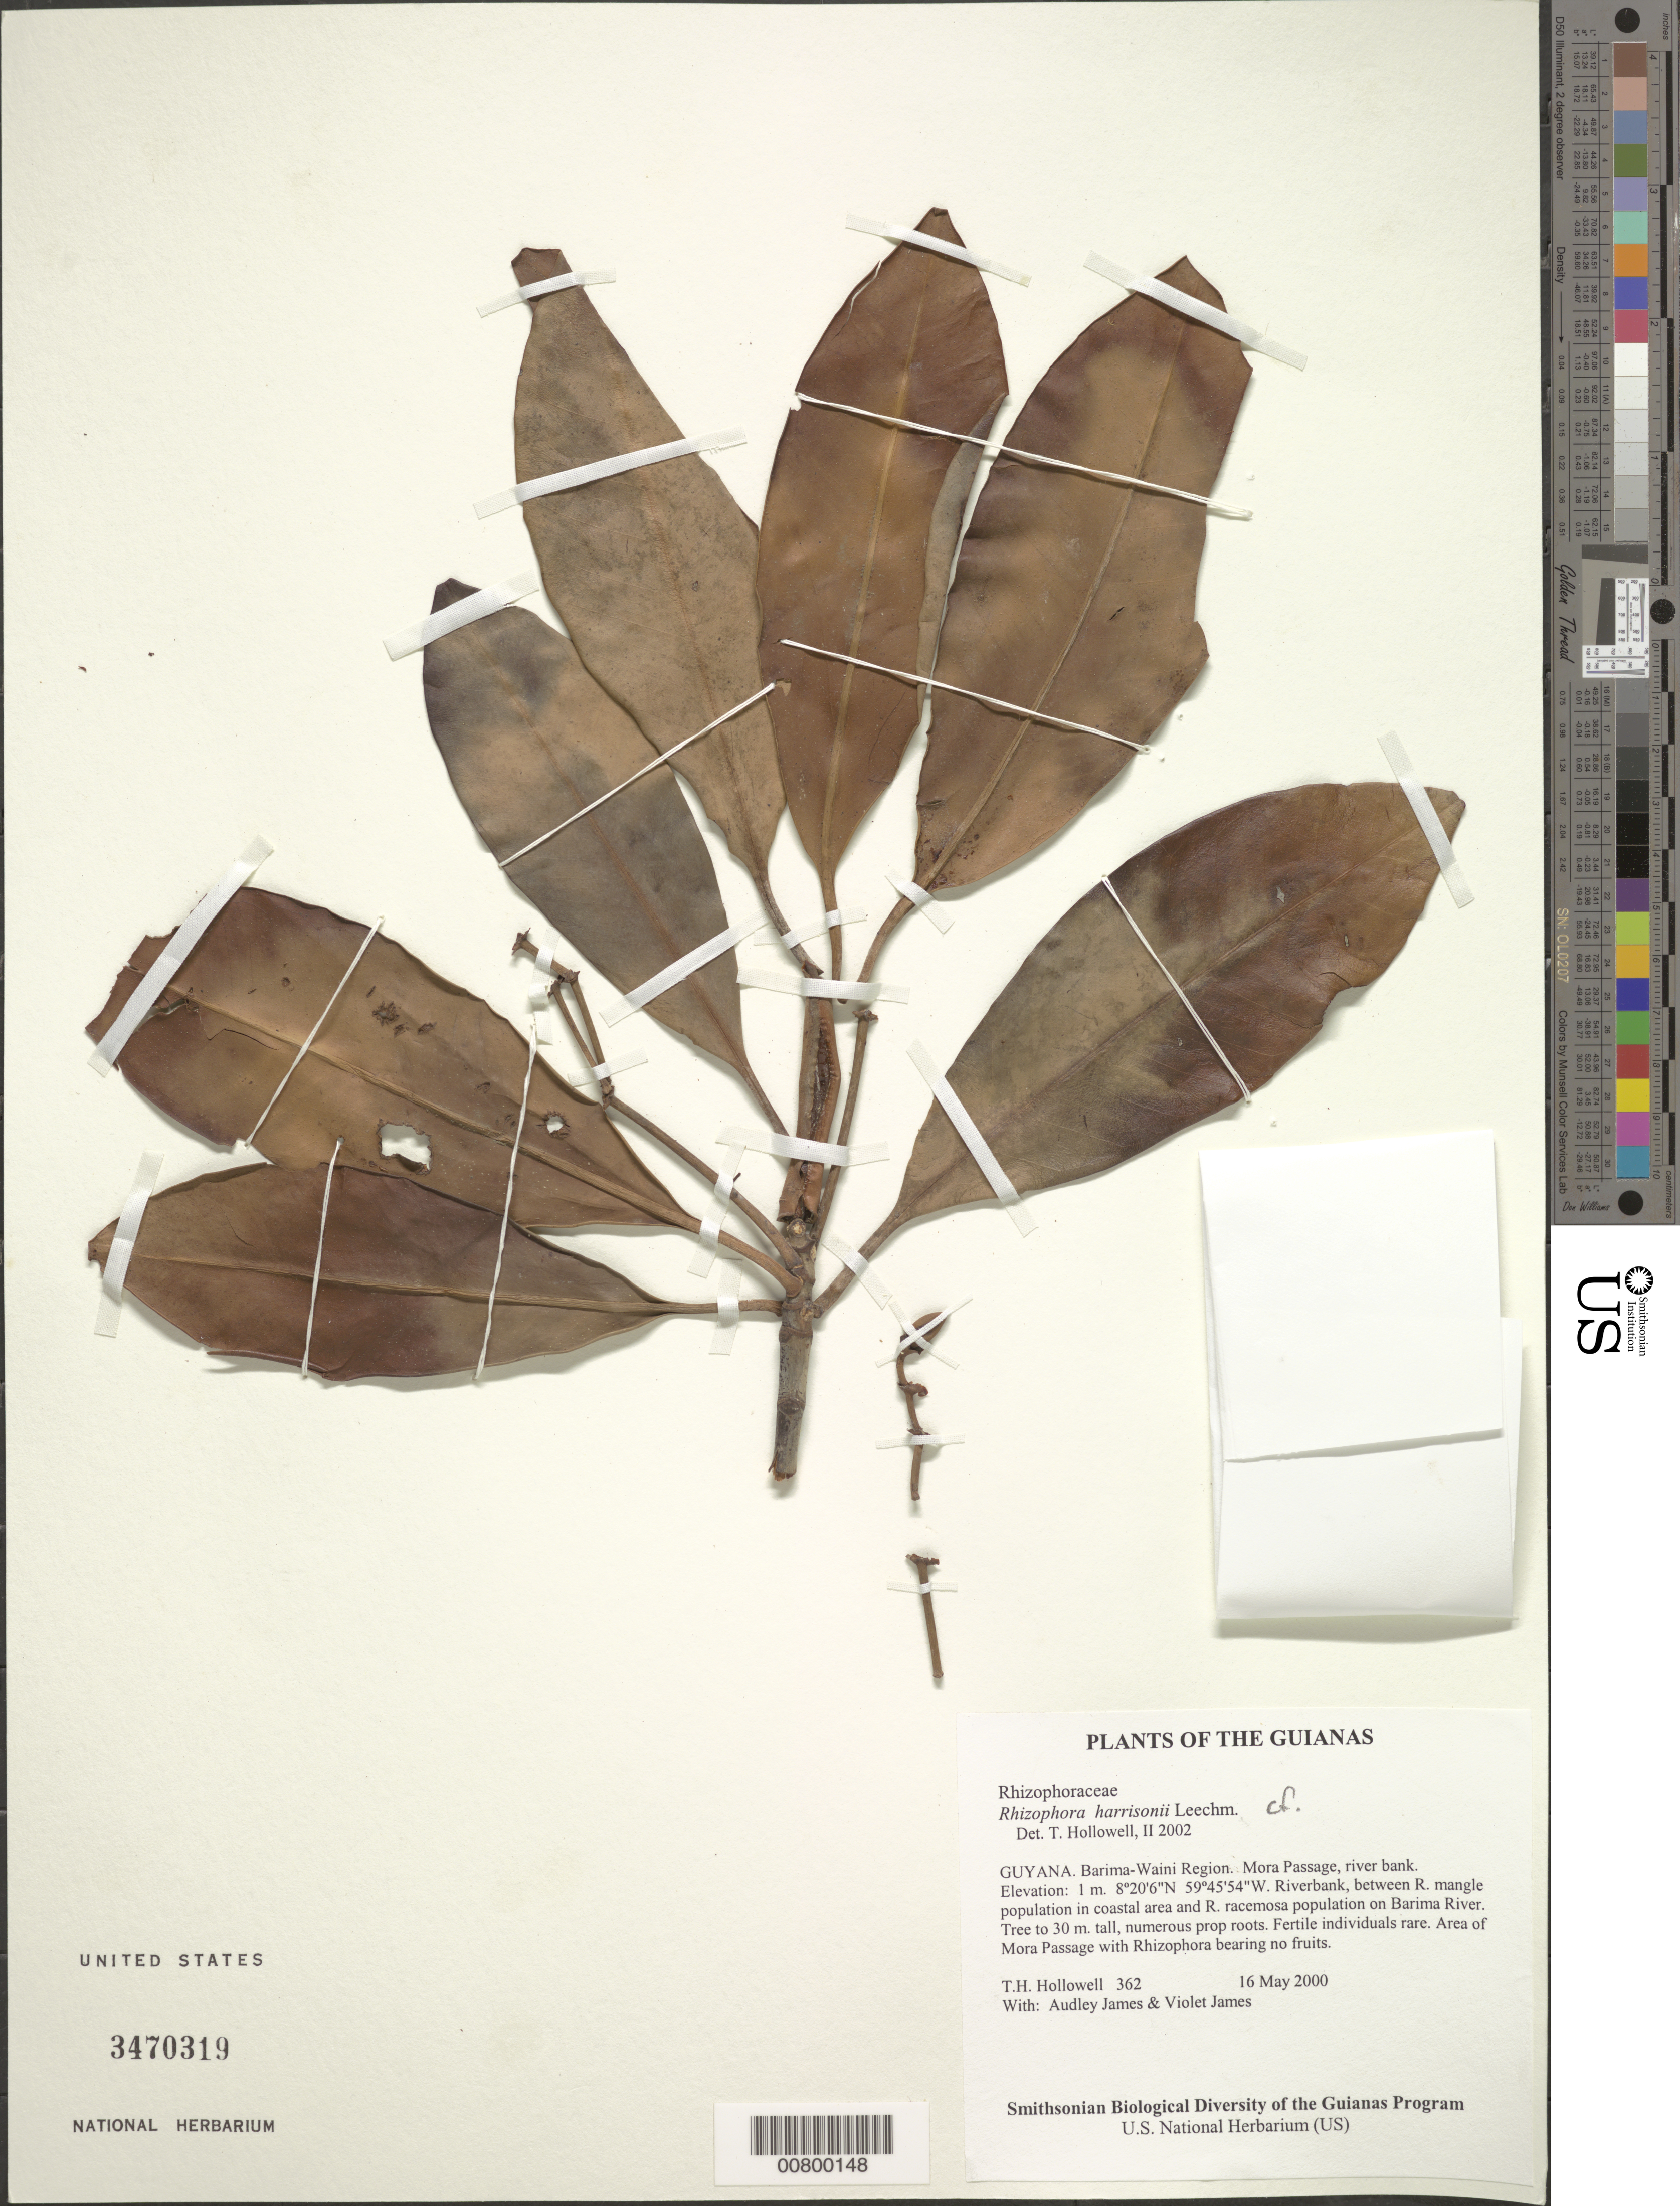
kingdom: Plantae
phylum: Tracheophyta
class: Magnoliopsida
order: Malpighiales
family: Rhizophoraceae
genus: Rhizophora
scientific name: Rhizophora harrisonii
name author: Leechm.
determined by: Hollowell, T. H., (BOT), Smithsonian Institution - National Museum of Natural History (UNITED STATES)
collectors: T. Hollowell, A. James & V. James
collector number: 362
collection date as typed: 16 May 2000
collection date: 2000-05-16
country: Guyana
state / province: Barima-Waini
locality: Mora Passage, river bank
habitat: Riverbank, between R. mangle population in coastal area and R. racemosa population on Barima River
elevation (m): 1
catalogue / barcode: US 3470319